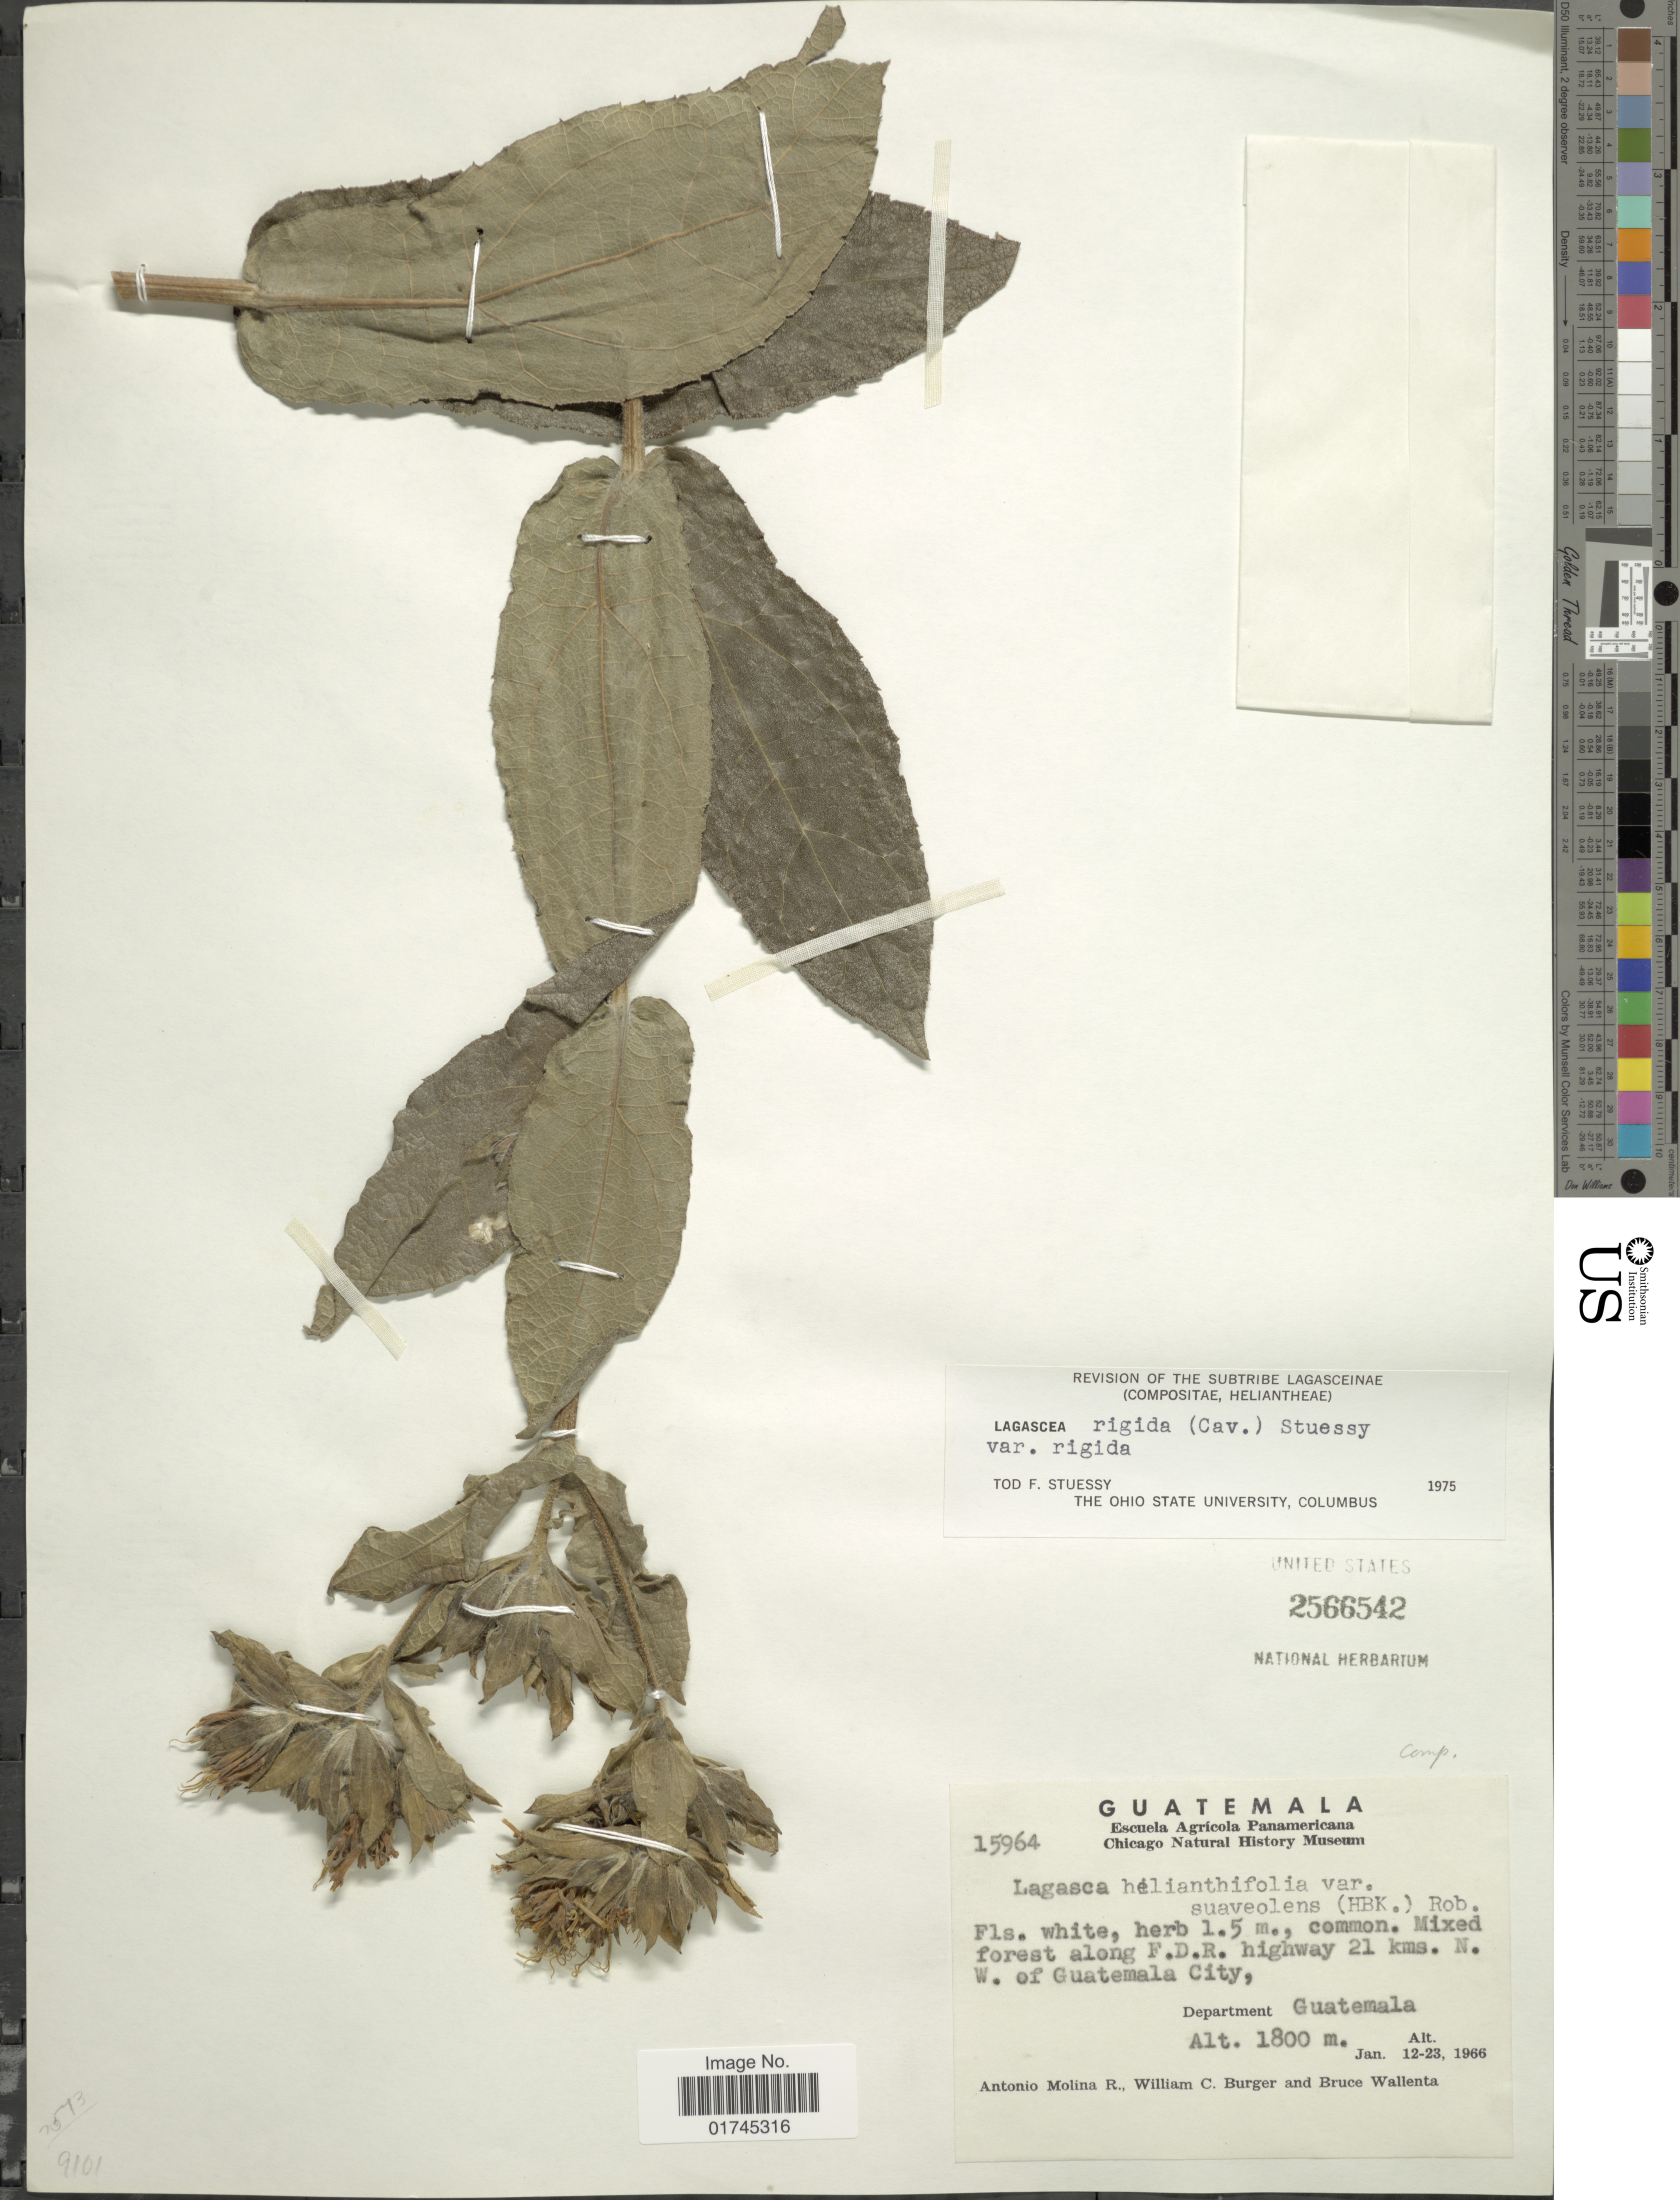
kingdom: Plantae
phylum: Tracheophyta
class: Magnoliopsida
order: Asterales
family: Asteraceae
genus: Lagascea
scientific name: Lagascea helianthifolia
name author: Kunth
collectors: A. Molina R., W. Burger & B. Wallenta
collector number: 15964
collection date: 1966-01-12/1966-01-23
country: Guatemala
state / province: Guatemala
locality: Mixed forest along F.D.R. highway 21 kms. N. W. of Guatemala City.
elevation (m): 1800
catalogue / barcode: US 2566542